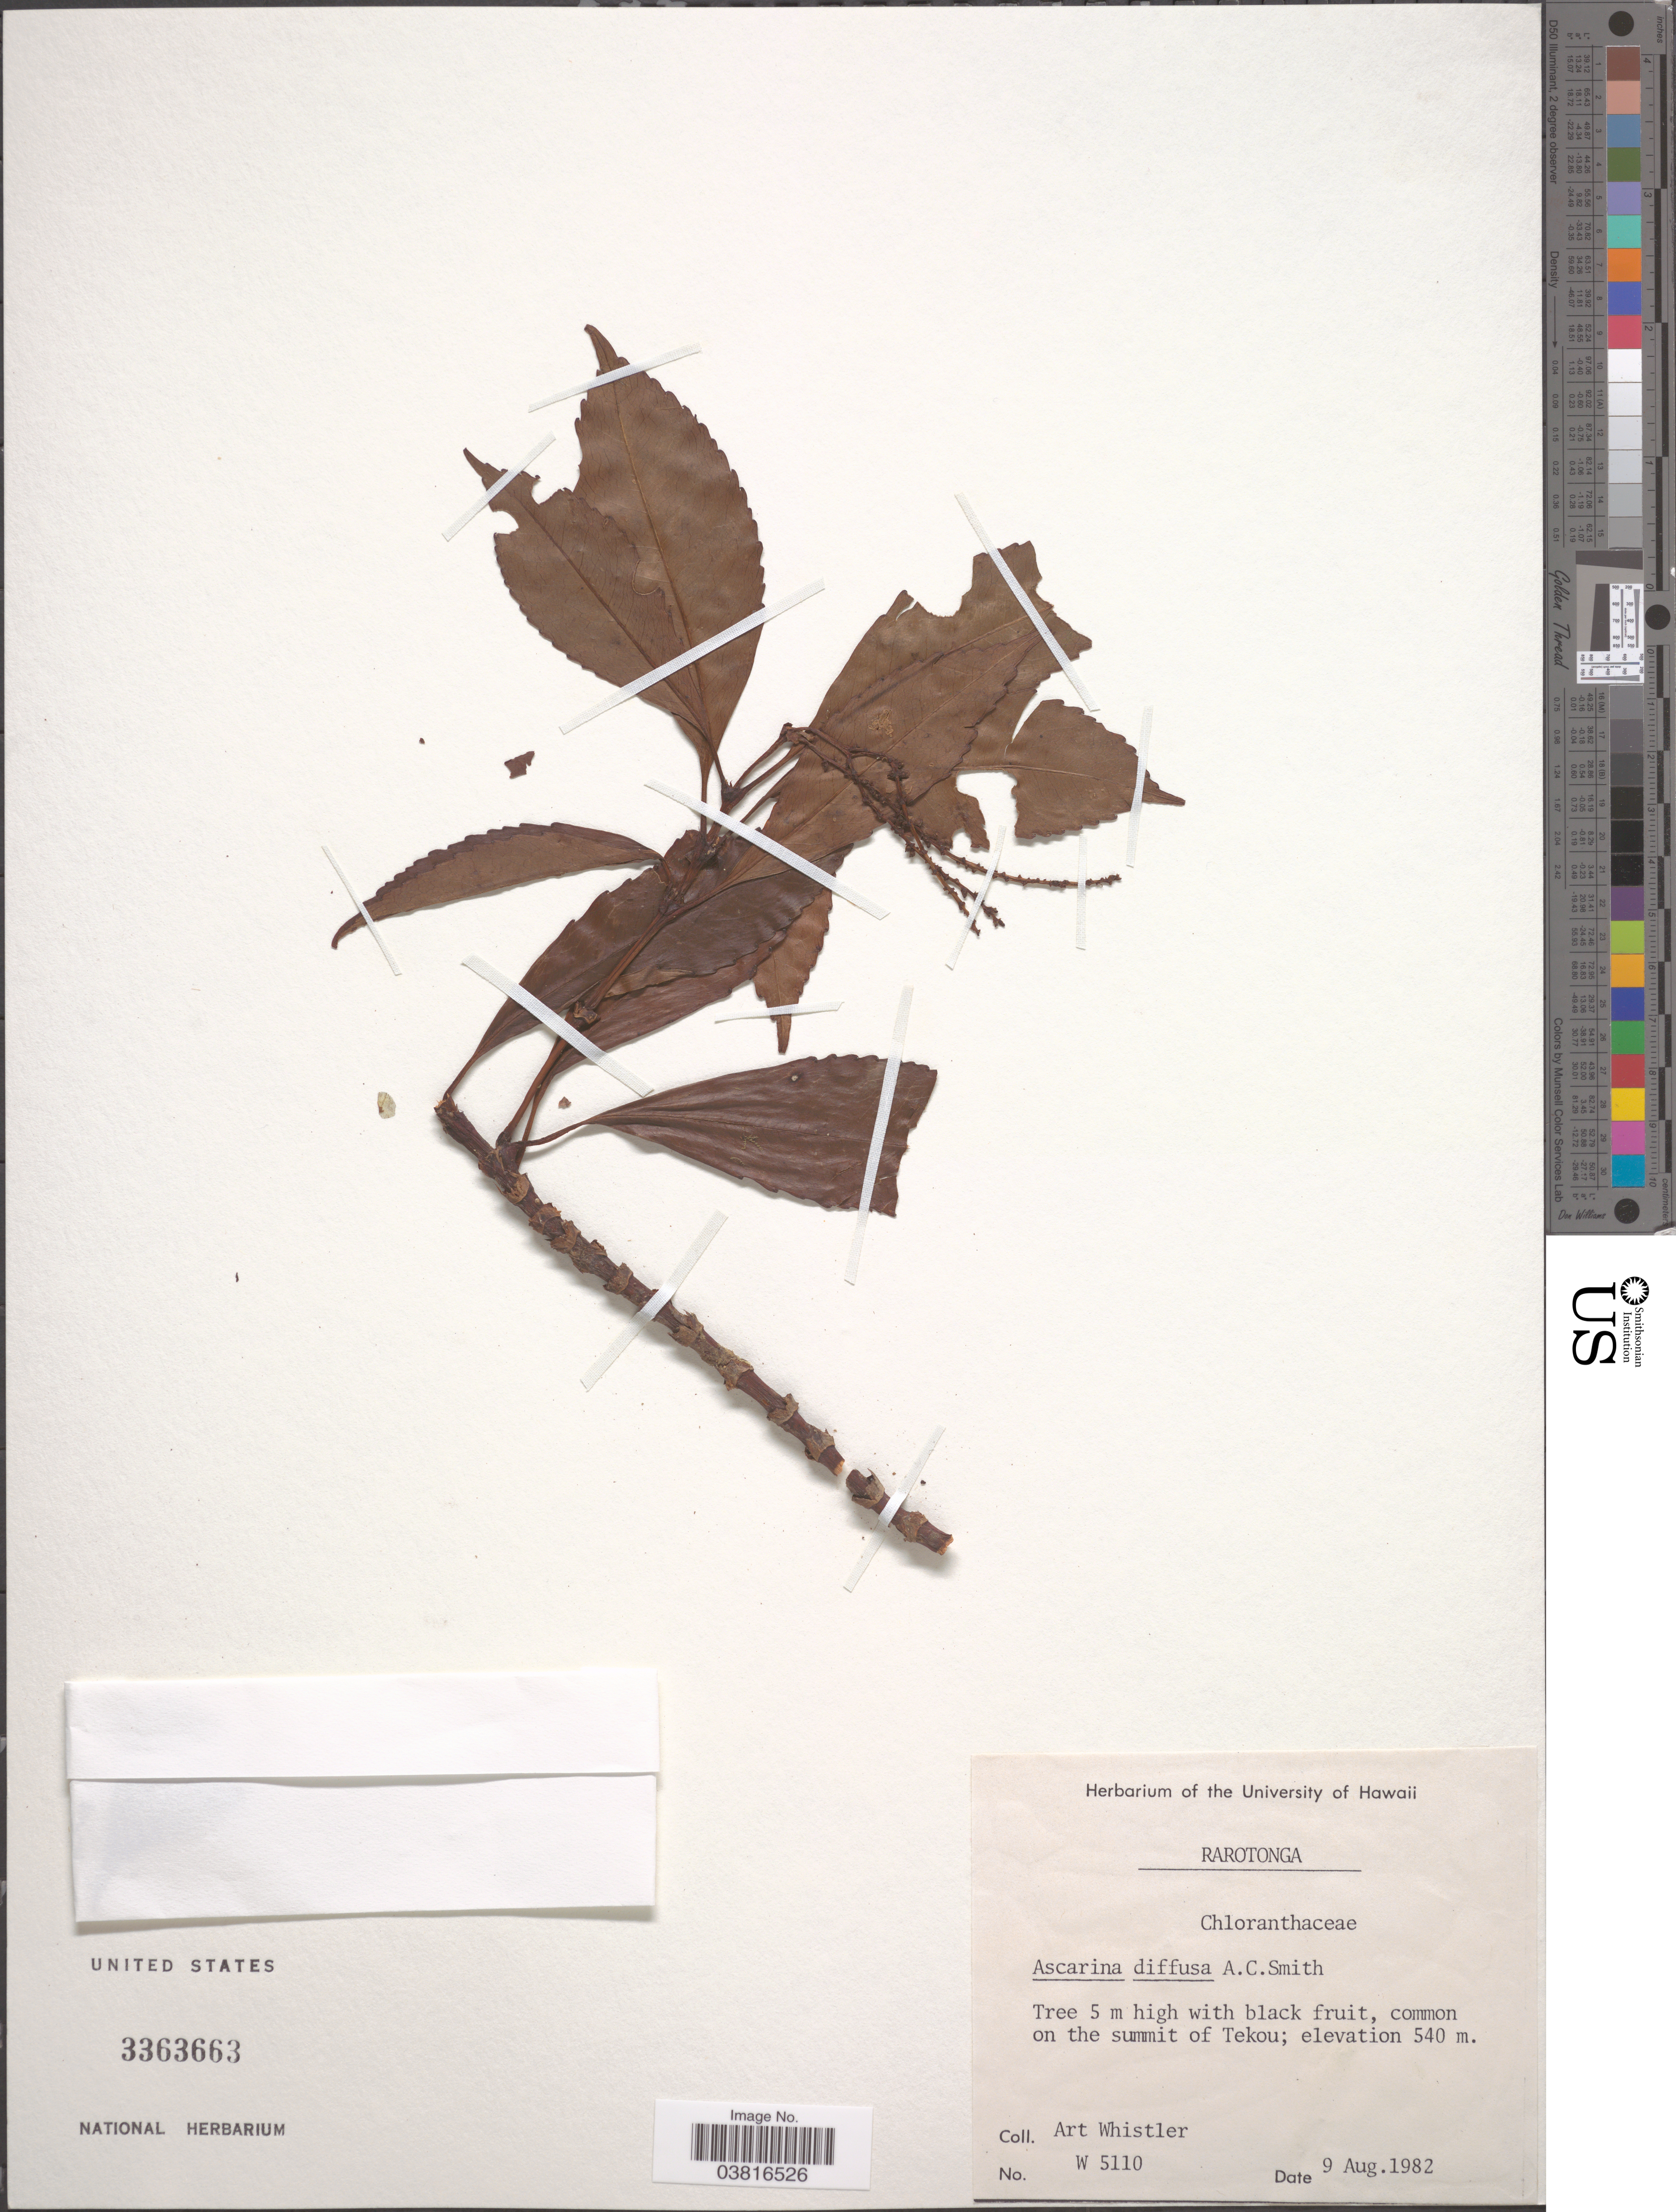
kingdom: Plantae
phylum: Tracheophyta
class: Magnoliopsida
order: Chloranthales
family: Chloranthaceae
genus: Ascarina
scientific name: Ascarina diffusa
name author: A.C. Sm.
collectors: A. Whistler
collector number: W5110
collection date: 1982-08-09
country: Cook Islands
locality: Rarotonga. On the summit of Tekou.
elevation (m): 540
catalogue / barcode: US 3363663